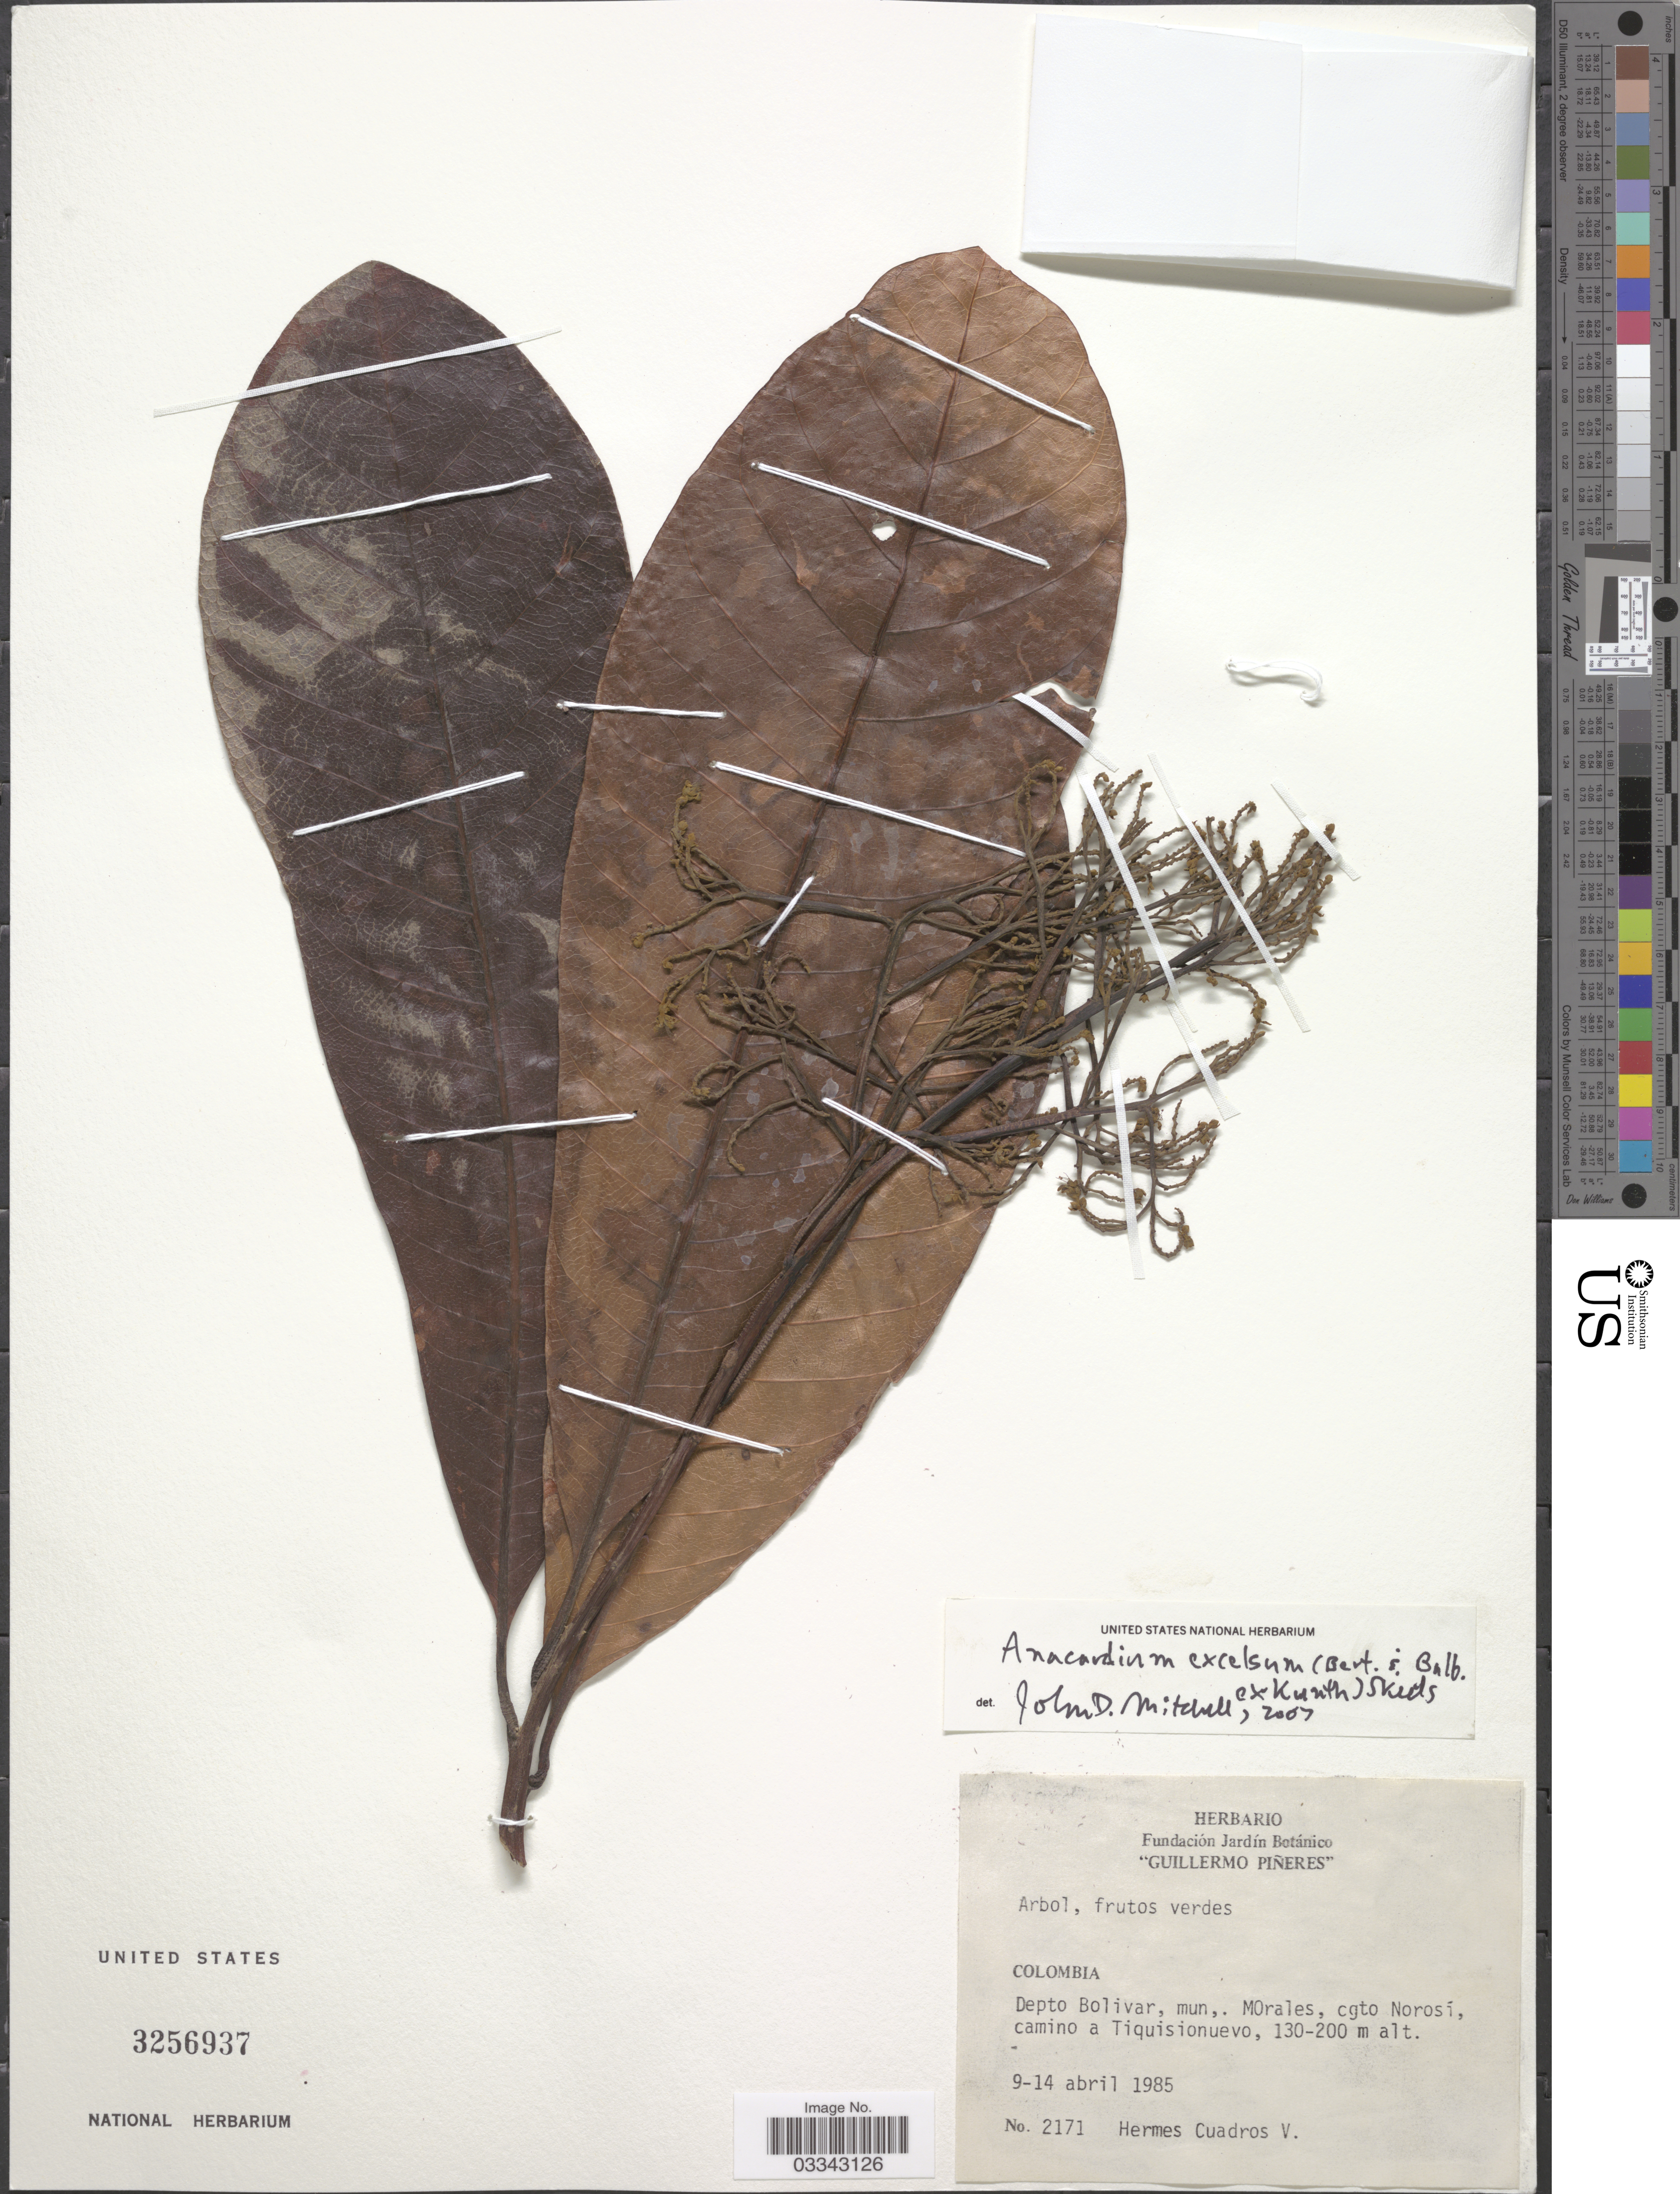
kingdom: Plantae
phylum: Tracheophyta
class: Magnoliopsida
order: Sapindales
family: Anacardiaceae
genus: Anacardium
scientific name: Anacardium excelsum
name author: (Kunth) Skeels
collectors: H. Cuadros V.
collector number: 2171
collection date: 1985-04-09/1985-04-14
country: Colombia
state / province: Bolívar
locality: Depto Bolivar, mun., MOrales, cgto Norosí camino a Tiquisionuevo.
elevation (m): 130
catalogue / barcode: US 3256937